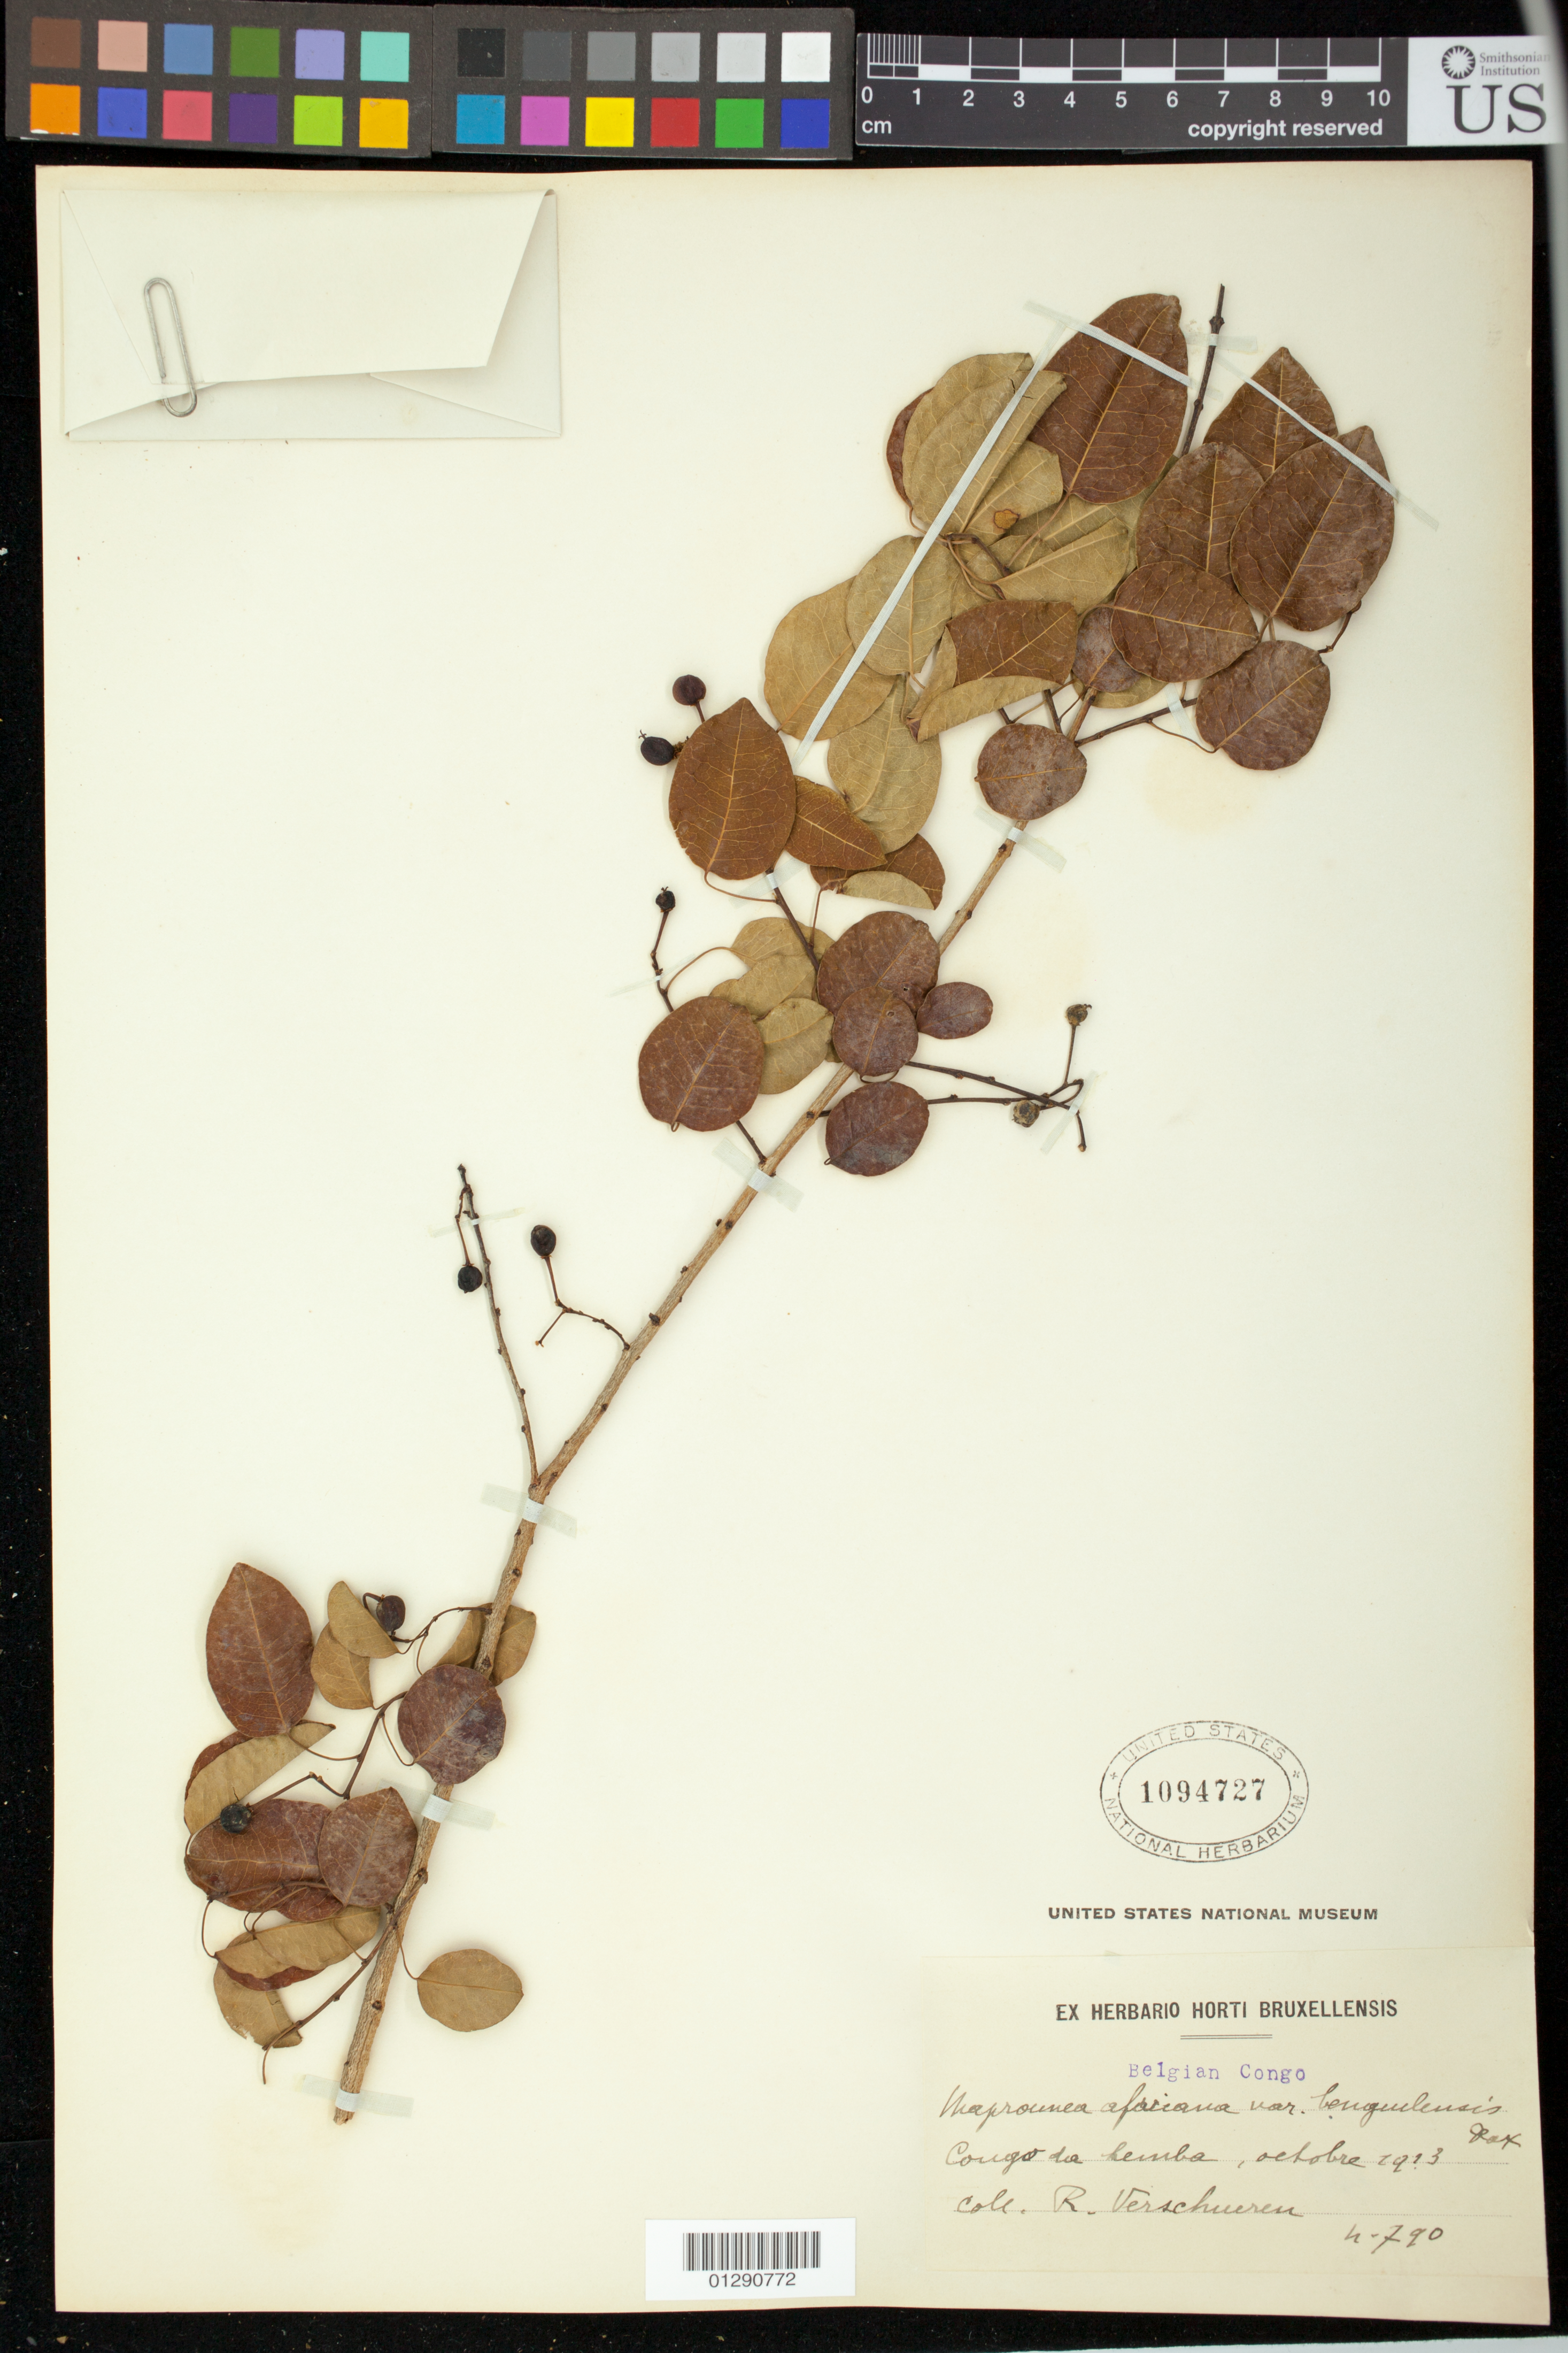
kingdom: Plantae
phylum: Tracheophyta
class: Magnoliopsida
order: Malpighiales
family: Euphorbiaceae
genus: Maprounea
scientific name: Maprounea africana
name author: Müll. Arg.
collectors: R. Verschueren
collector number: h-790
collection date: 1913-10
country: Congo, Democratic Republic of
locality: Congo do hemba, Katanga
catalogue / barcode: US 1094727